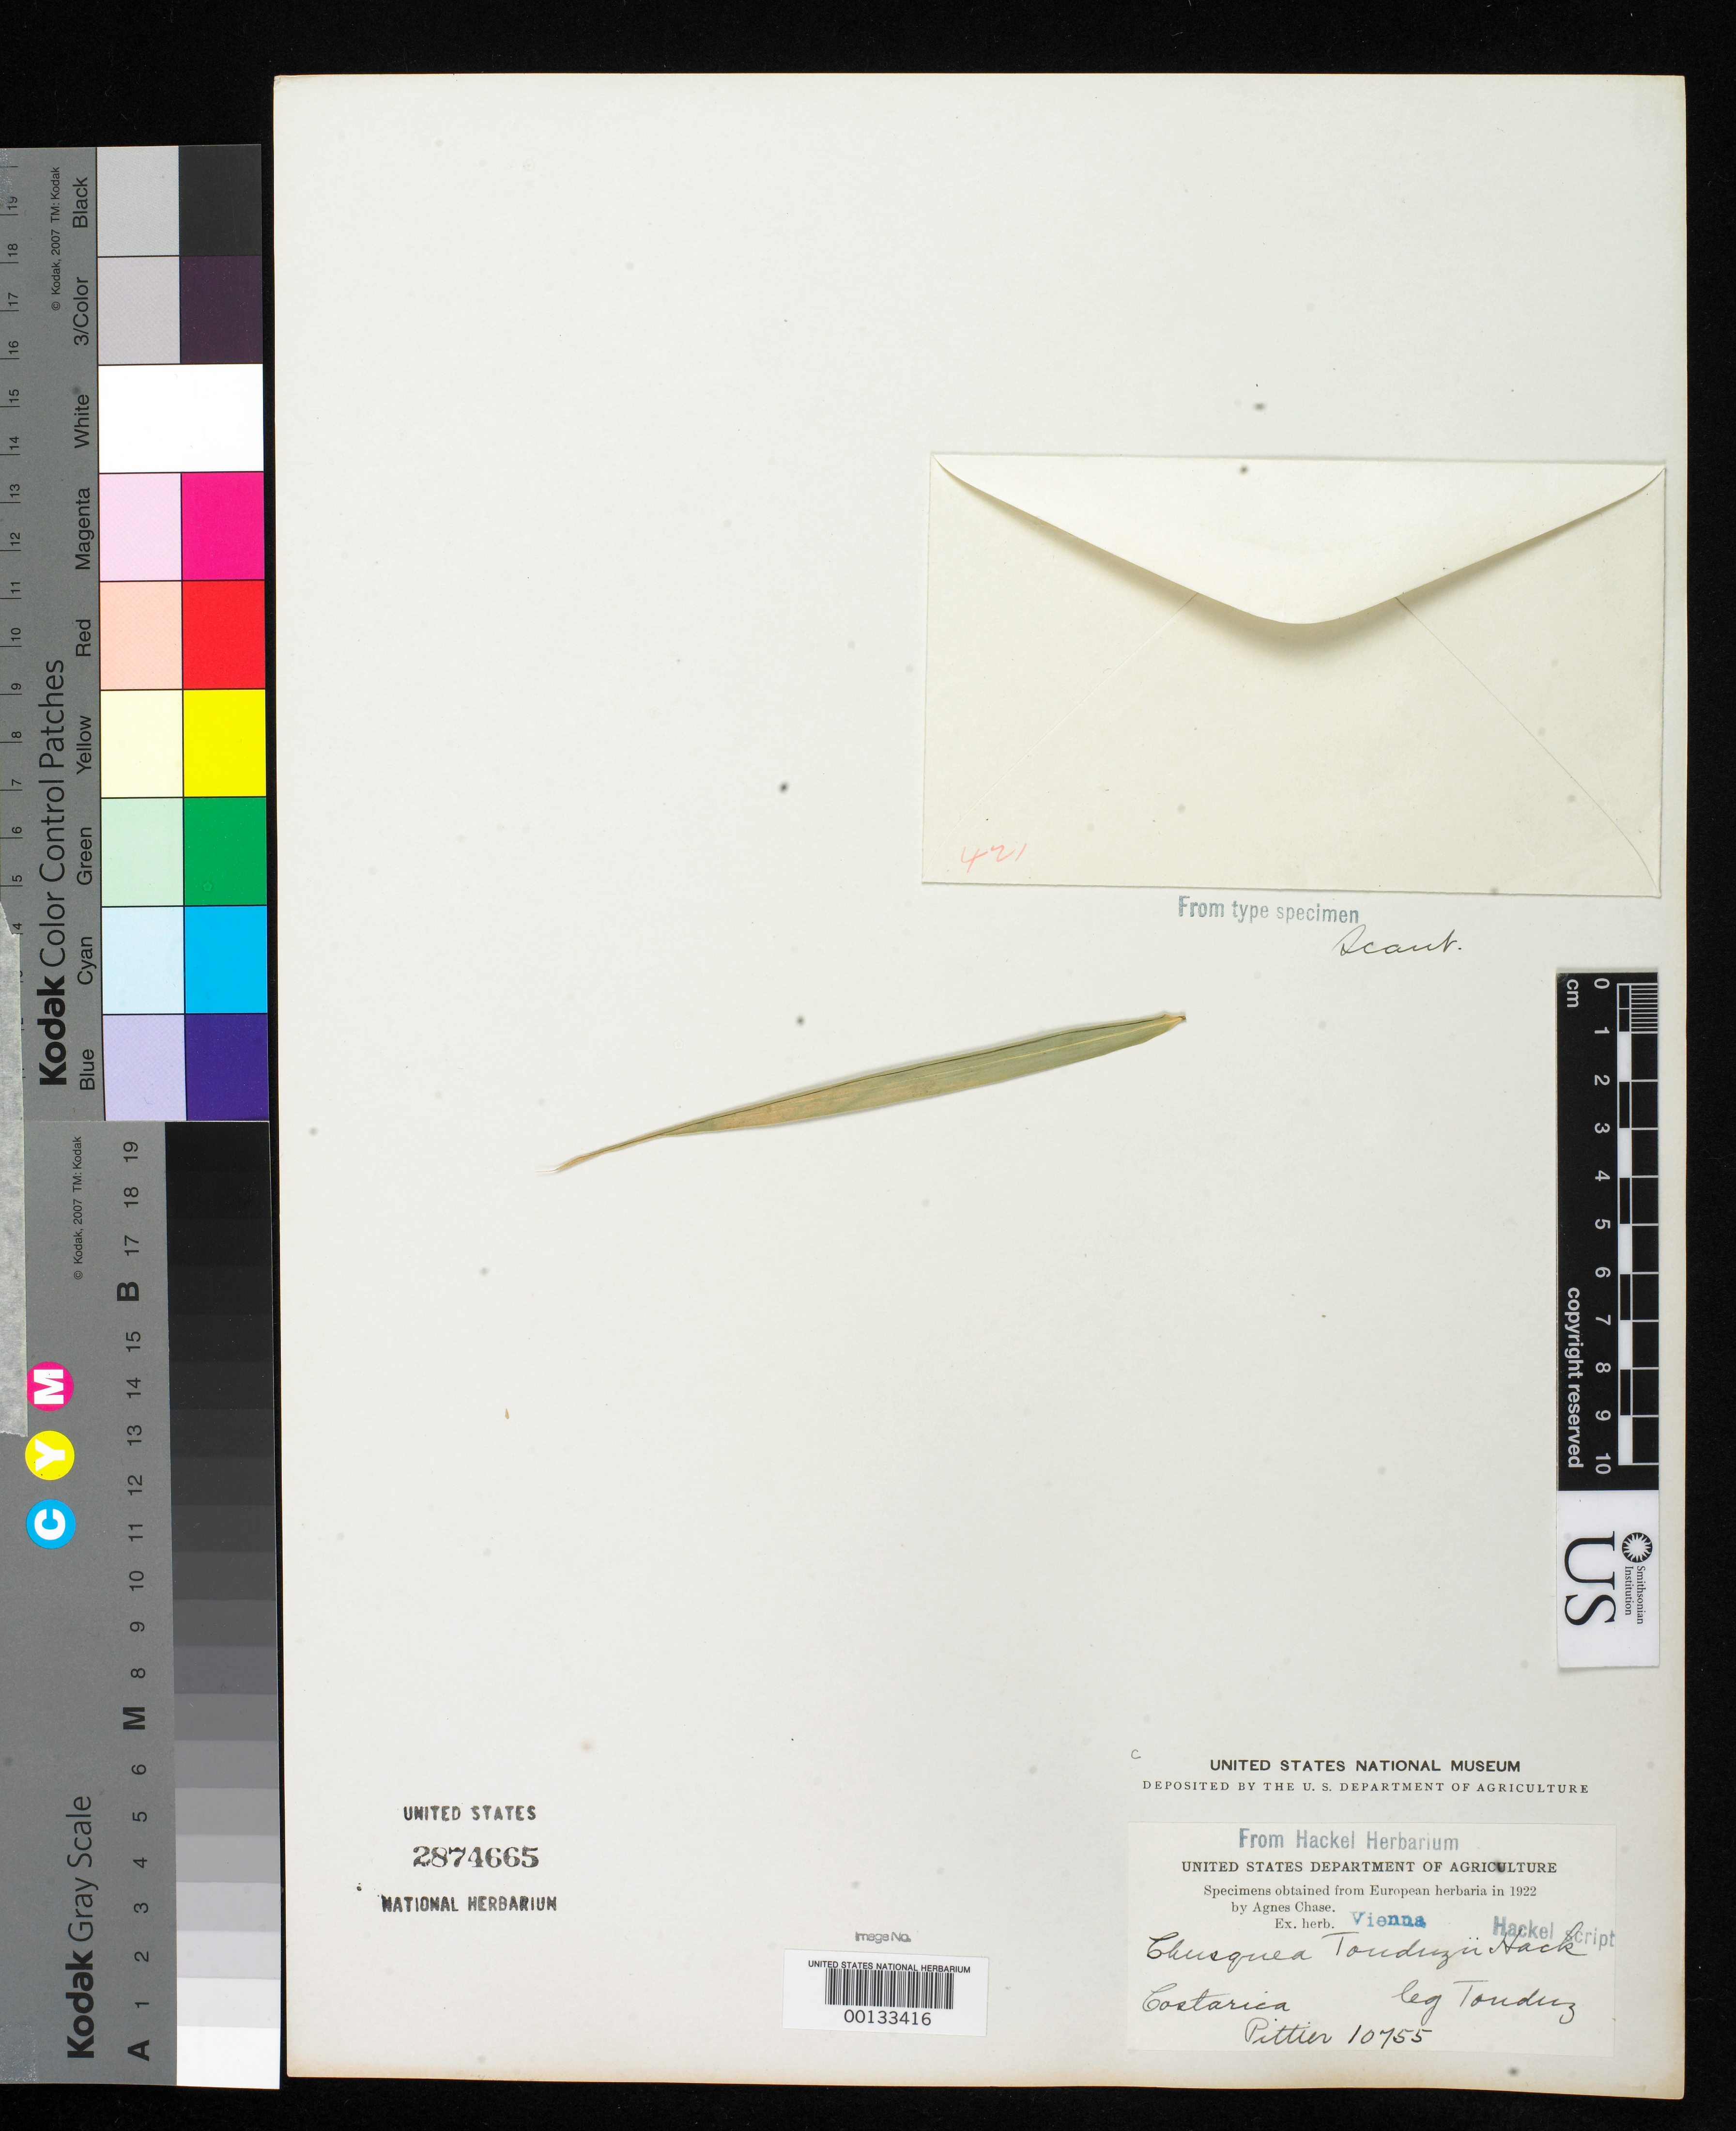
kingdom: Plantae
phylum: Tracheophyta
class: Liliopsida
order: Poales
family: Poaceae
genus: Chusquea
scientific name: Chusquea tonduzii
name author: Hack.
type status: Type Material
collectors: A. Tonduz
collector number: Pittier 10755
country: Costa Rica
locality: Poás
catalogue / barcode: US 2874665